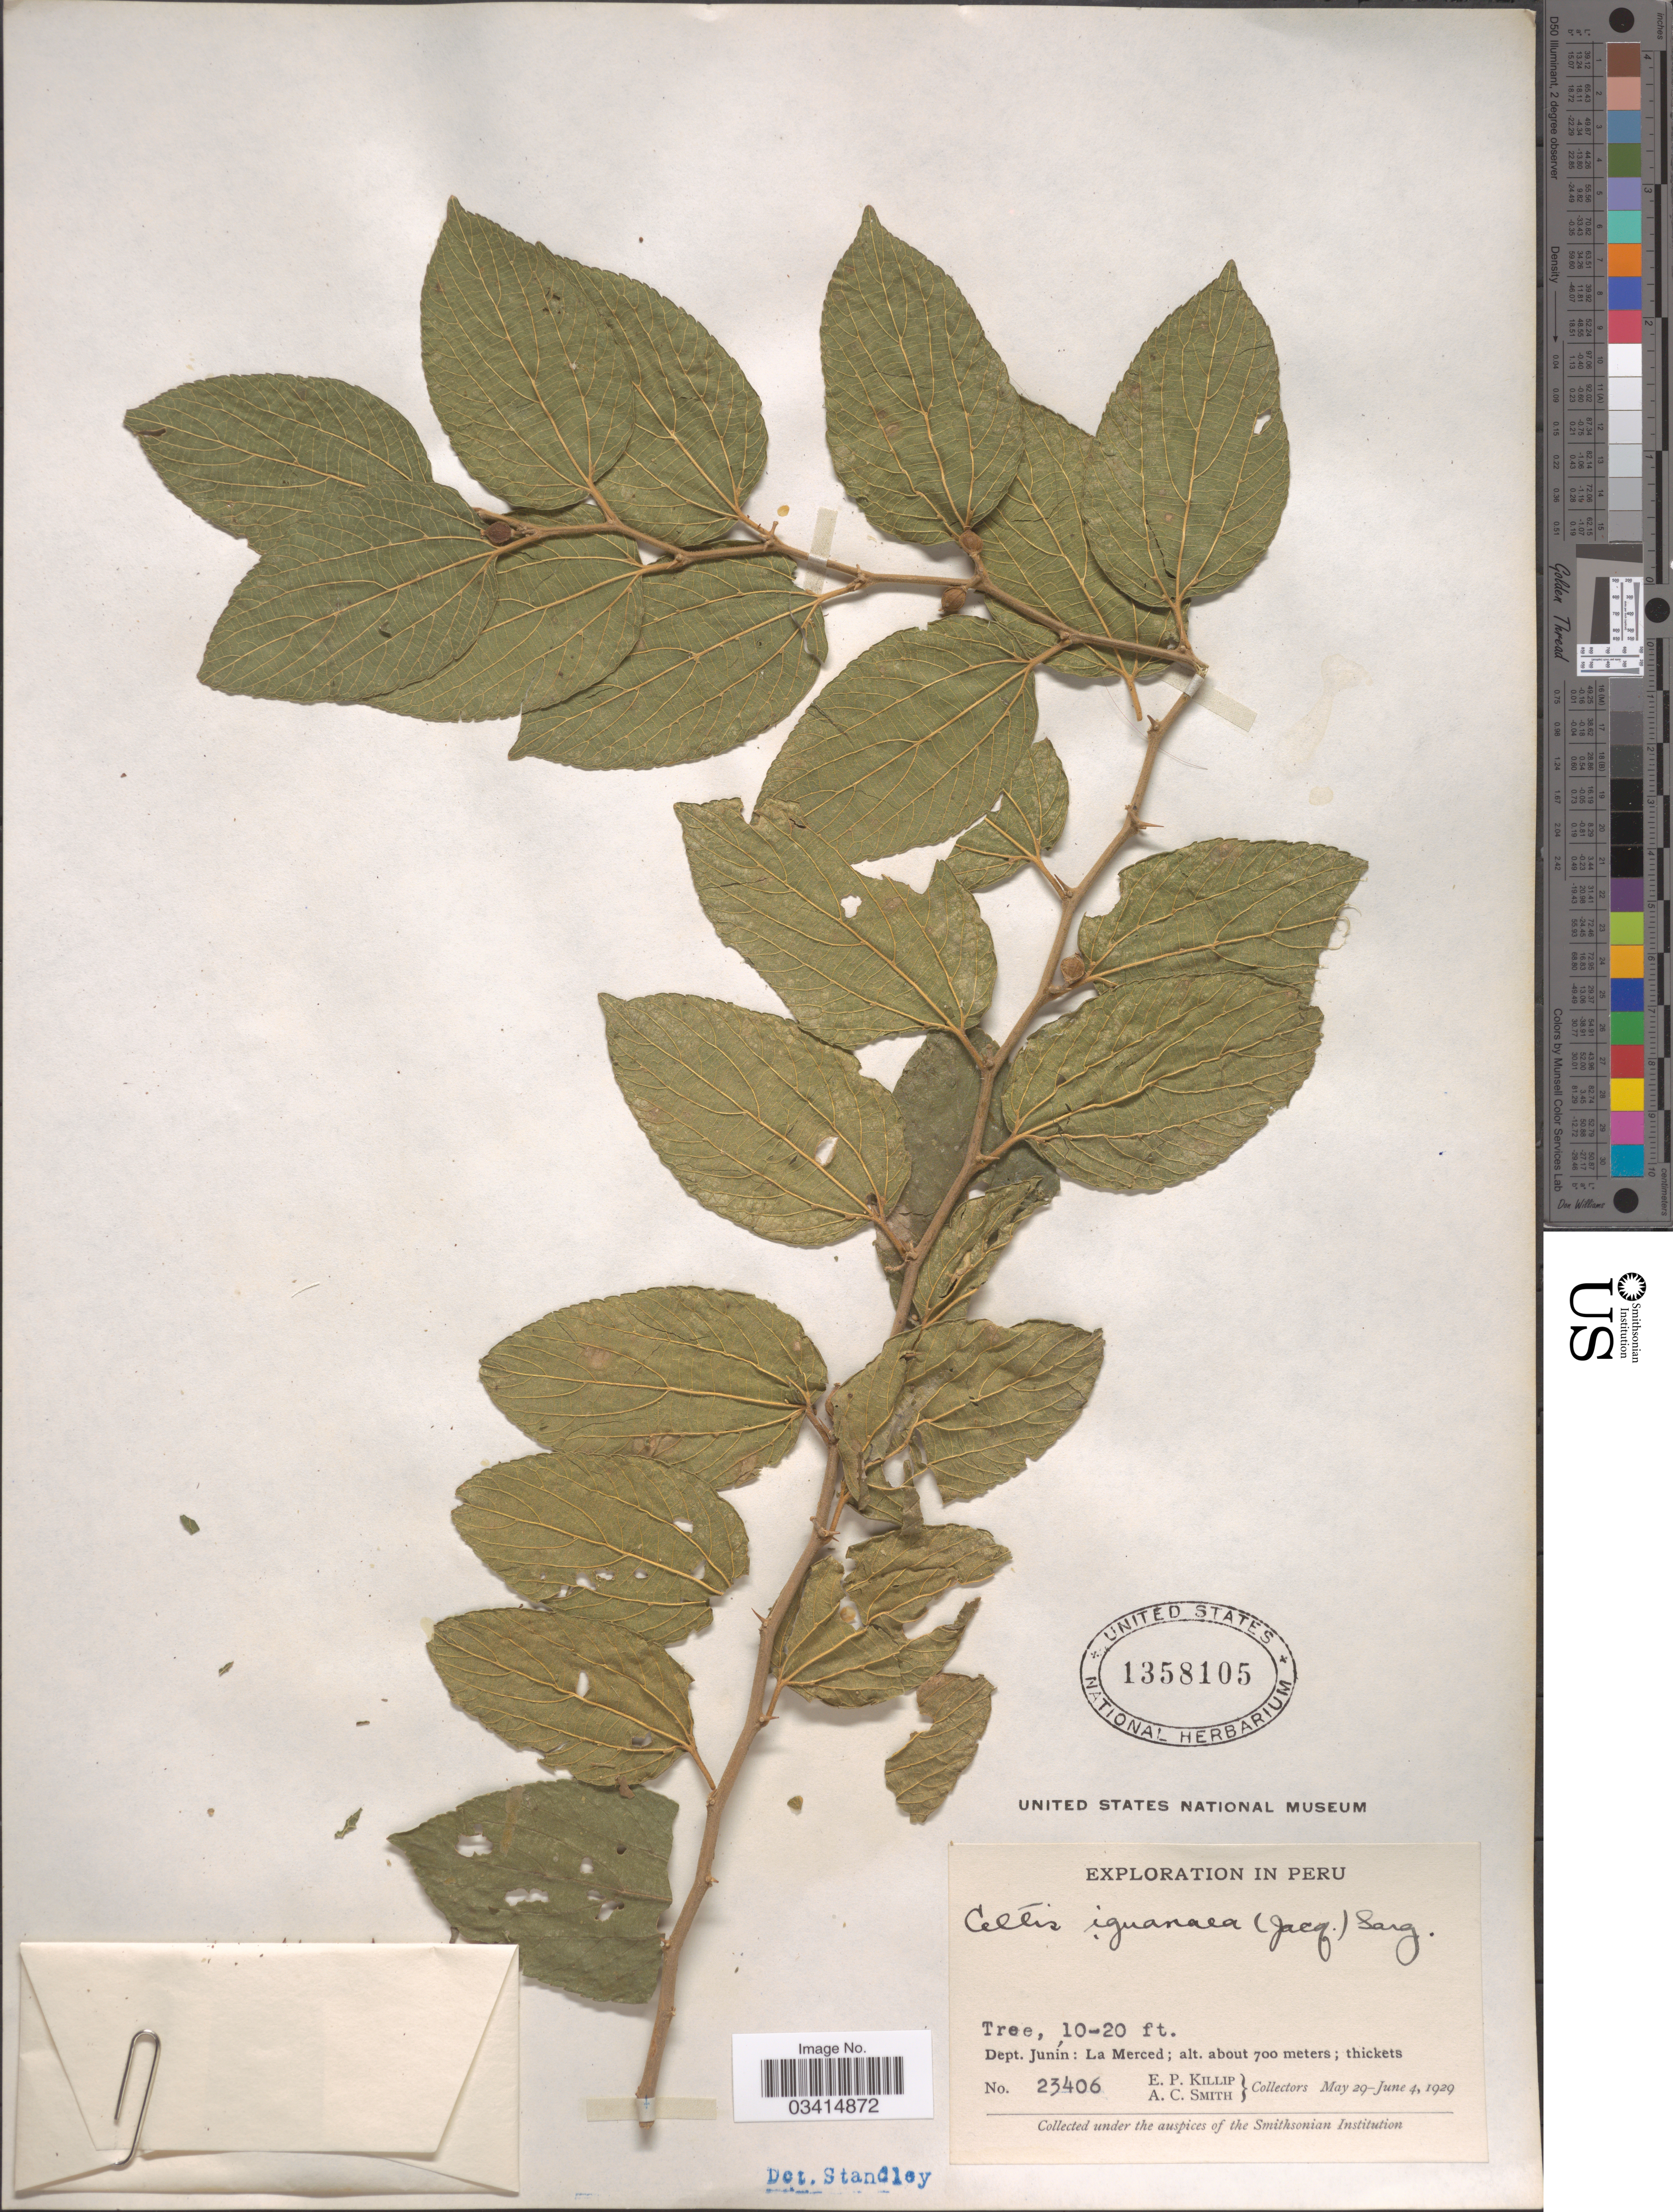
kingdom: Plantae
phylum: Tracheophyta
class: Magnoliopsida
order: Rosales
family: Cannabaceae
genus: Celtis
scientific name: Celtis iguanaea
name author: (Jacq.) Sarg.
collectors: E. P. Killip & A. C. Smith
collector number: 23406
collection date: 1929-05-29/1929-06-04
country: Peru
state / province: Junín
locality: Dept. Junín: La Merced.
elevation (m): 700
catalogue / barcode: US 1358105